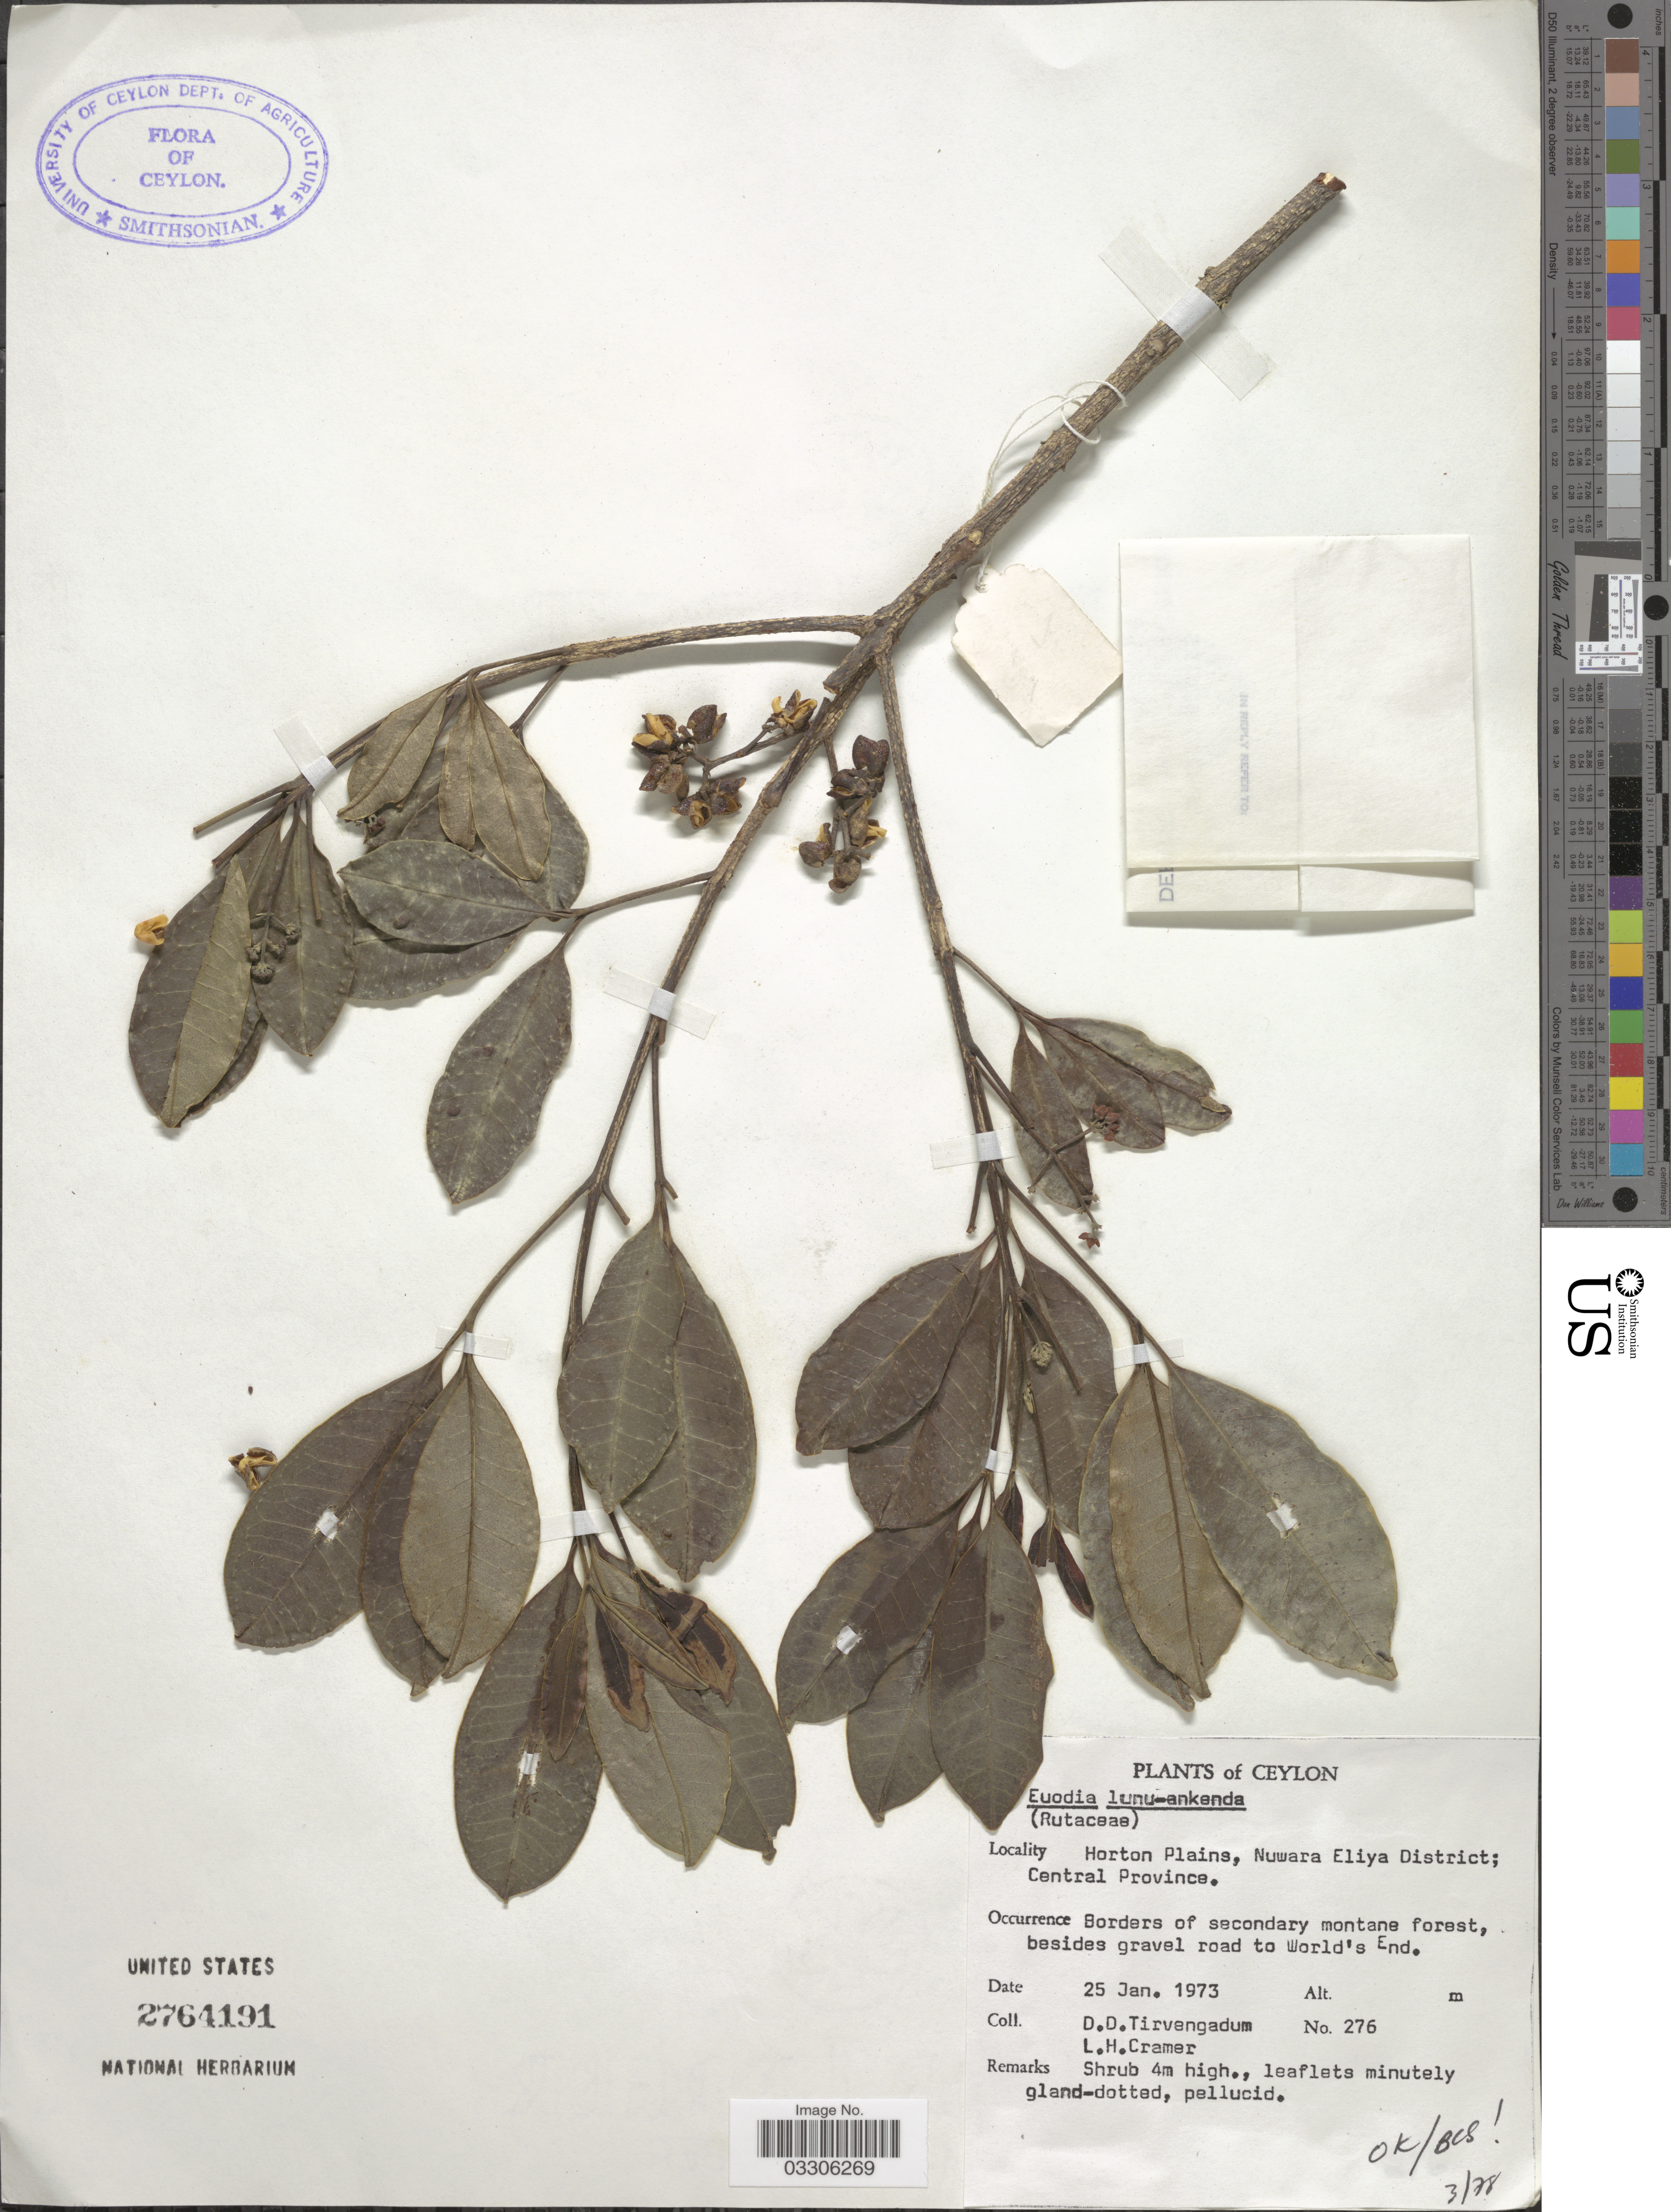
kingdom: Plantae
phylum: Tracheophyta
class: Magnoliopsida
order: Sapindales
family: Rutaceae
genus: Melicope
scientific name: Melicope lunu-ankenda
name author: (Gaertn.) T.G. Hartley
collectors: D. Tirvengadum & L. H. Cramer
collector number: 276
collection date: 1973-01-25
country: Sri Lanka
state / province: Central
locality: Ceylon. Horton Plains, Nuwara Eliya District. Besides gravel road to World's End.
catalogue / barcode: US 2764191